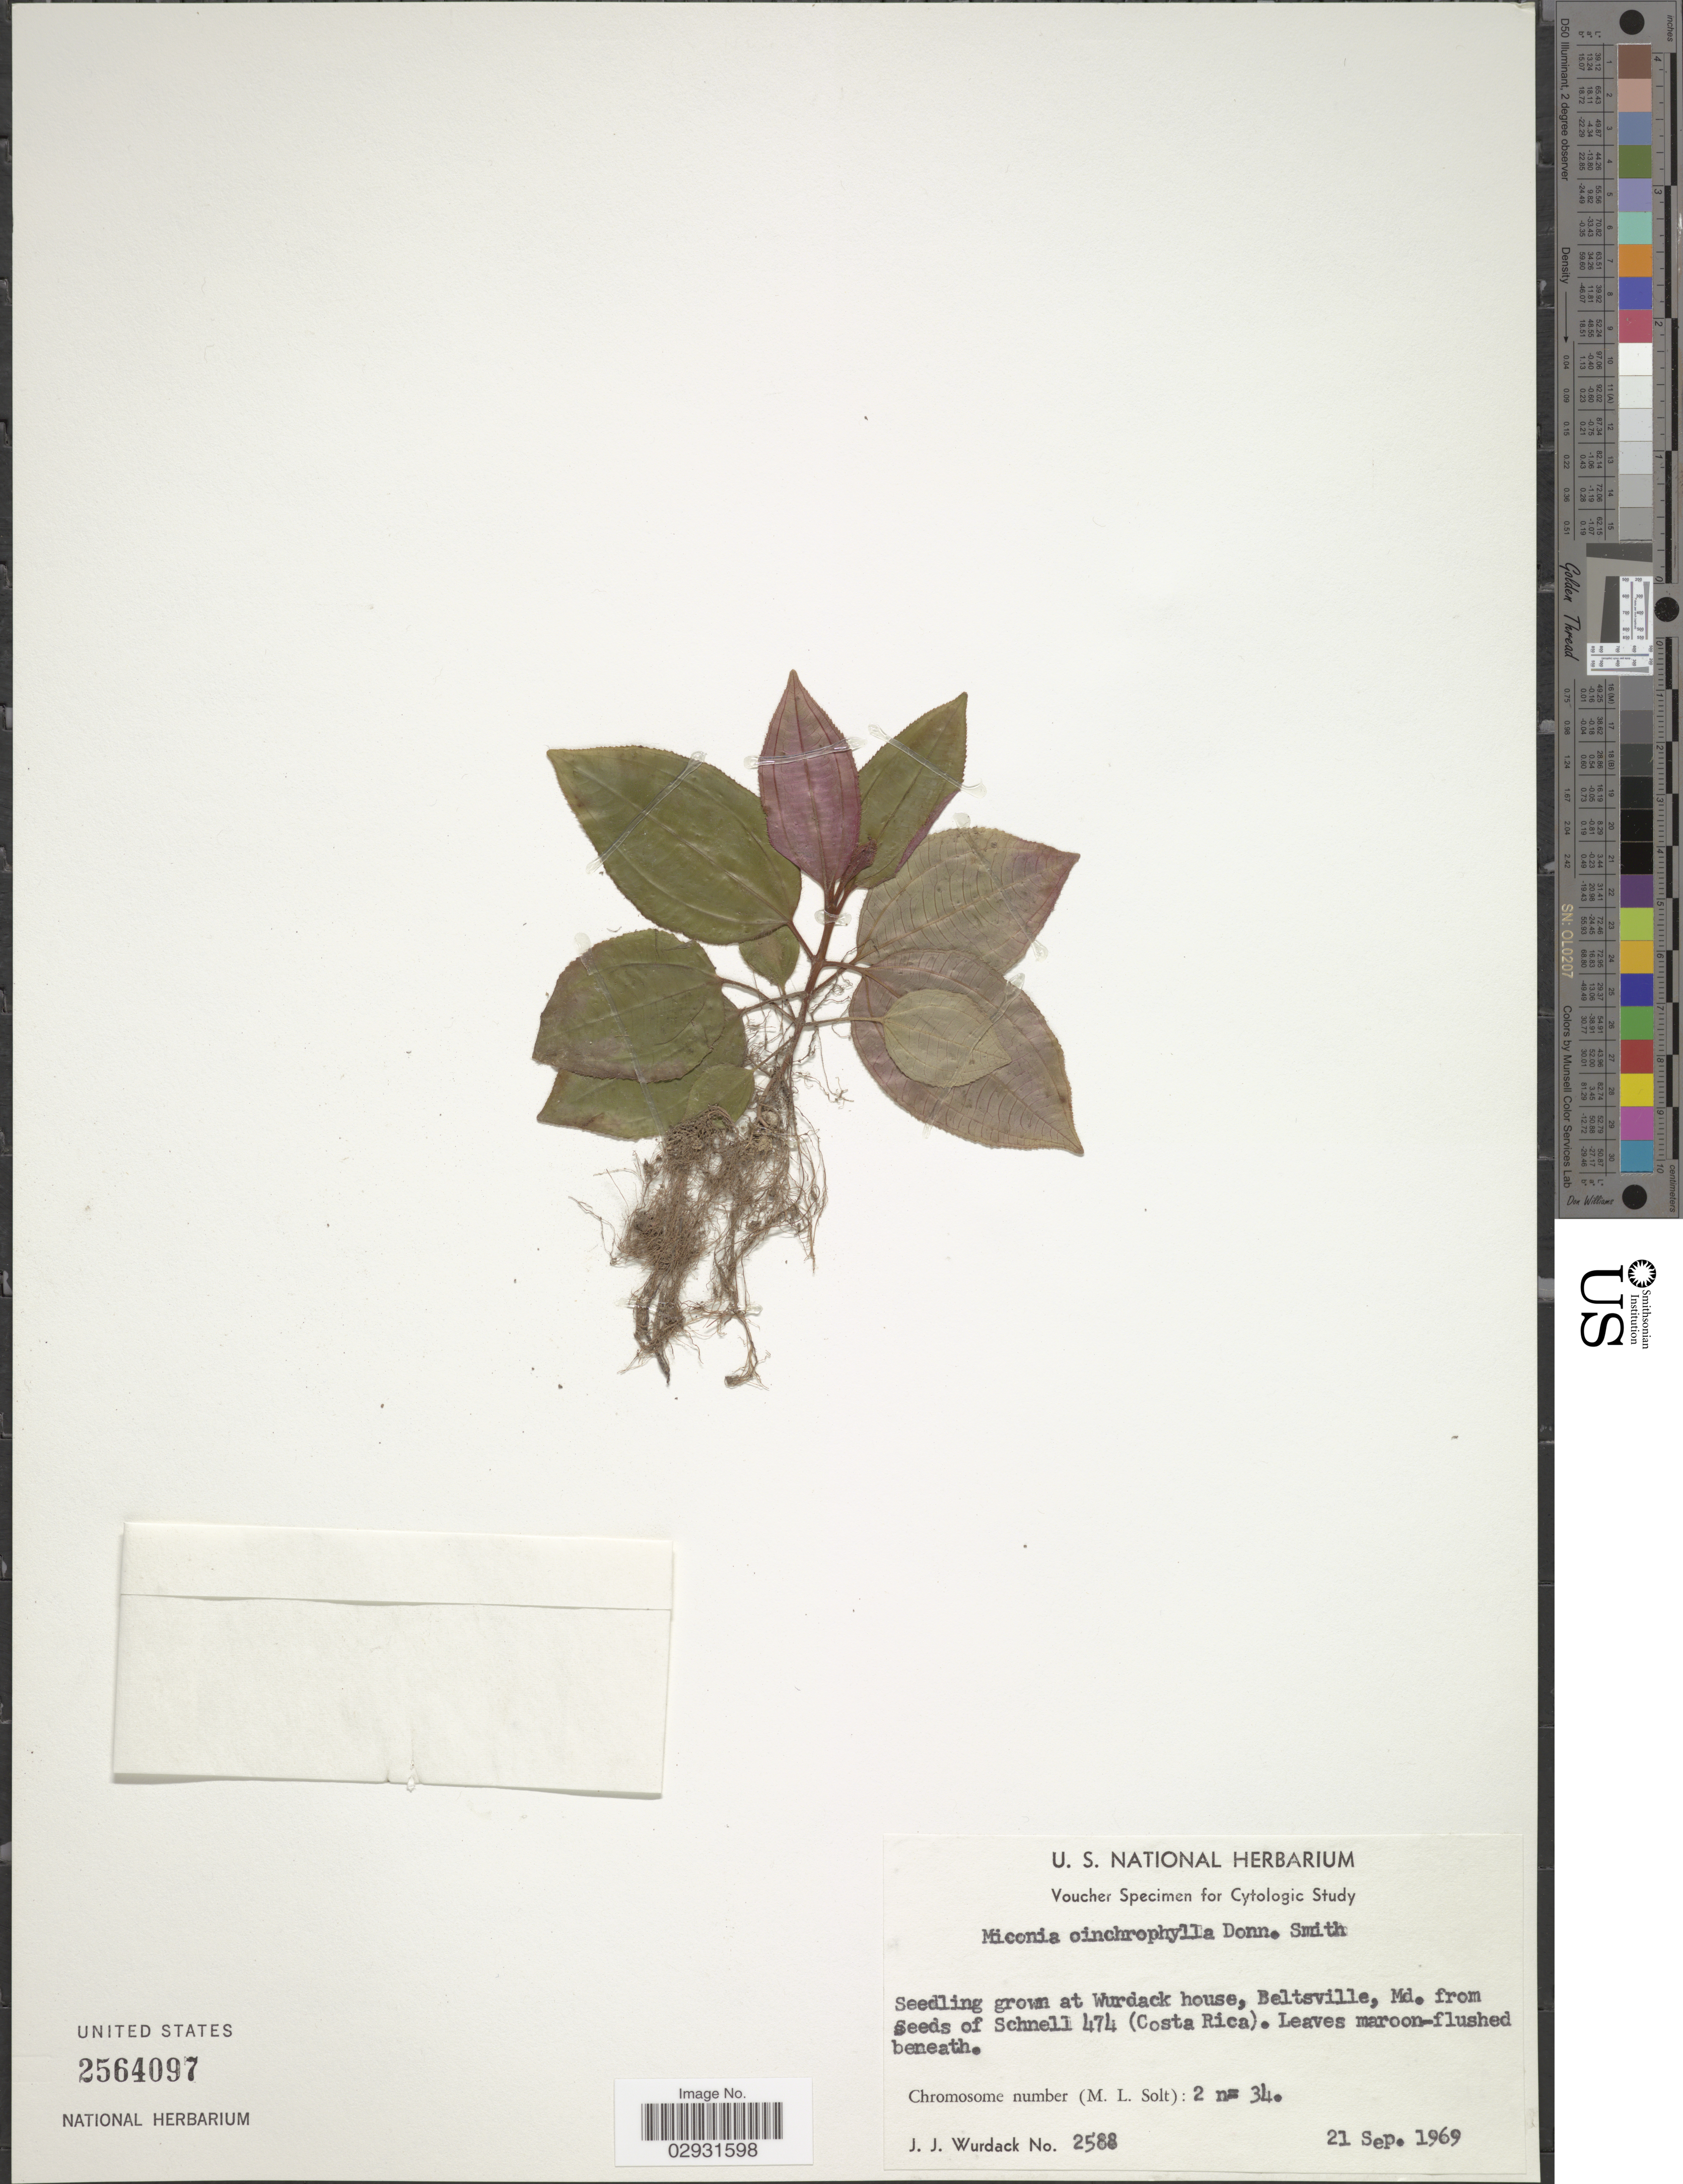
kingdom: Plantae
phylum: Tracheophyta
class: Magnoliopsida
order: Myrtales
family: Melastomataceae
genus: Miconia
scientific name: Miconia oinochrophylla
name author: Donn. Sm.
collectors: J. J. Wurdack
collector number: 2588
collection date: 1969-09-21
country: United States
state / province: Maryland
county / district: Prince George's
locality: Seedling grown at Wurdack house, Beltsville.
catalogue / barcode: US 2564097